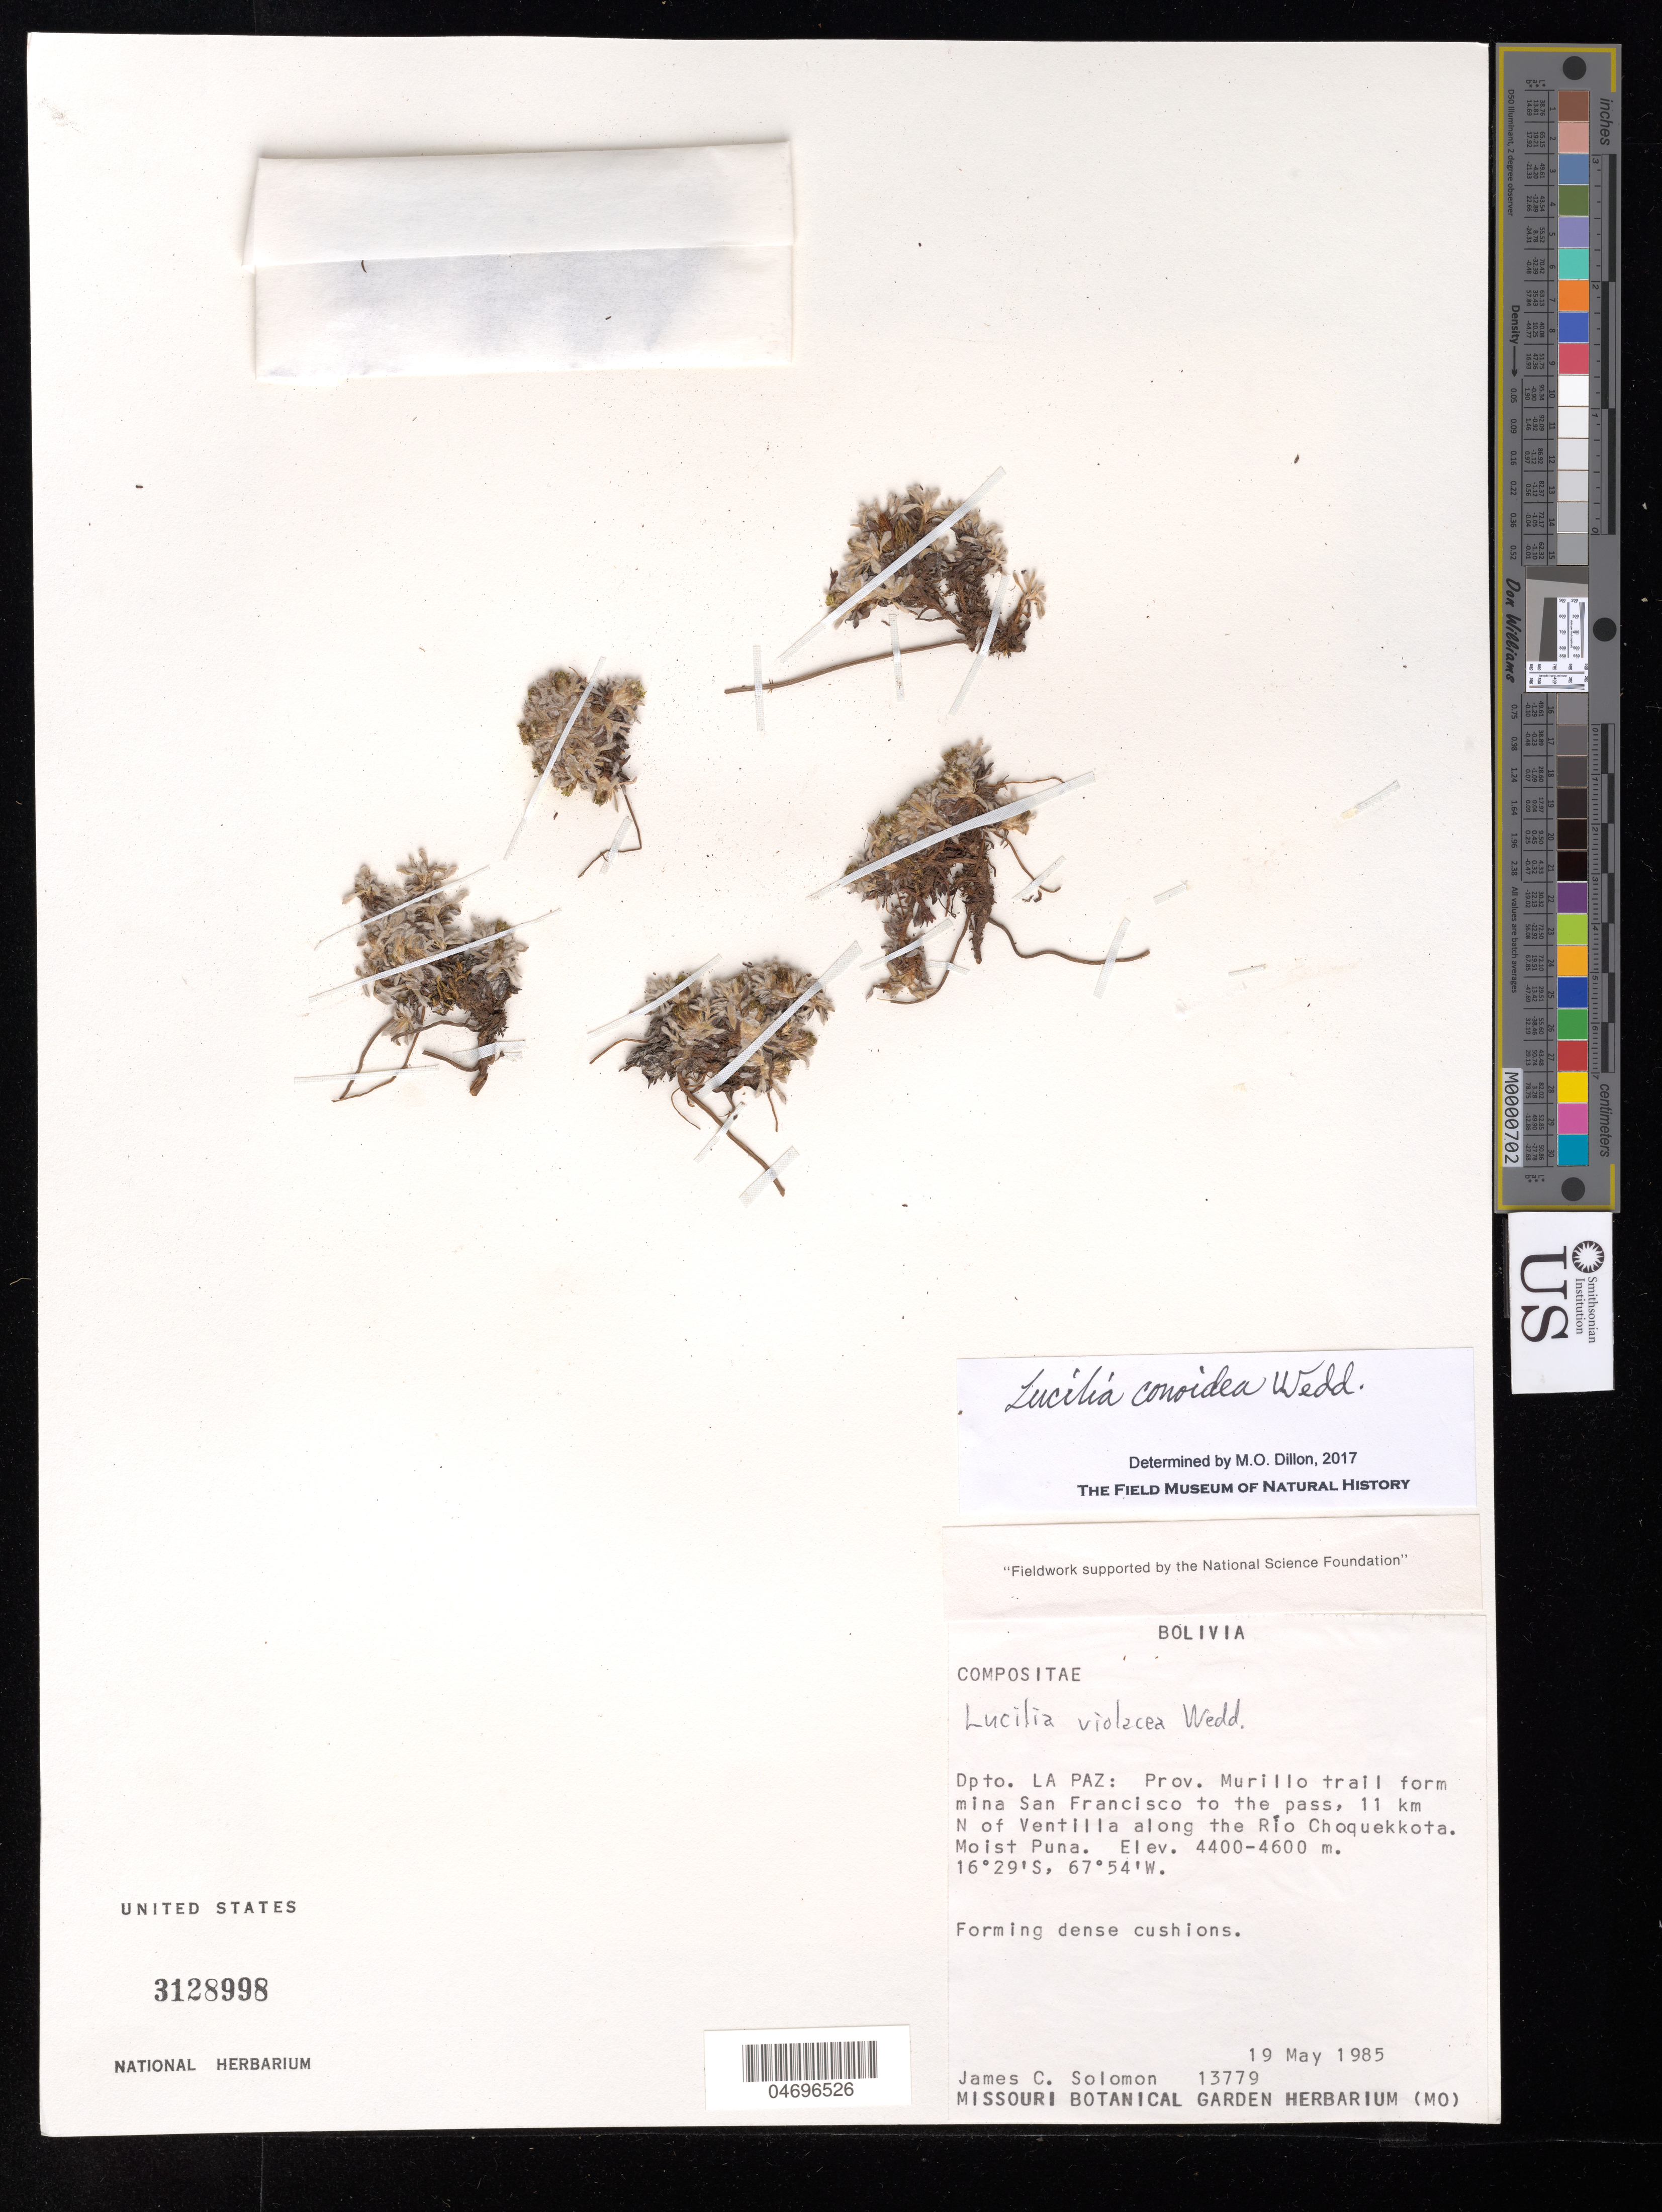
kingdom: Plantae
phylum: Tracheophyta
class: Magnoliopsida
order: Asterales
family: Asteraceae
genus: Lucilia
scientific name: Lucilia conoidea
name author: Wedd.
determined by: Dillon, M. O.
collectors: J. Solomon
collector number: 13779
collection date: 1985-05-19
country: Bolivia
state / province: La Páz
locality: Prov. Murillo trail from mina San Francisco to the pass, 11 km N of Ventilla along the Rio Choquekkota.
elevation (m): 4400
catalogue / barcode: US 3128998